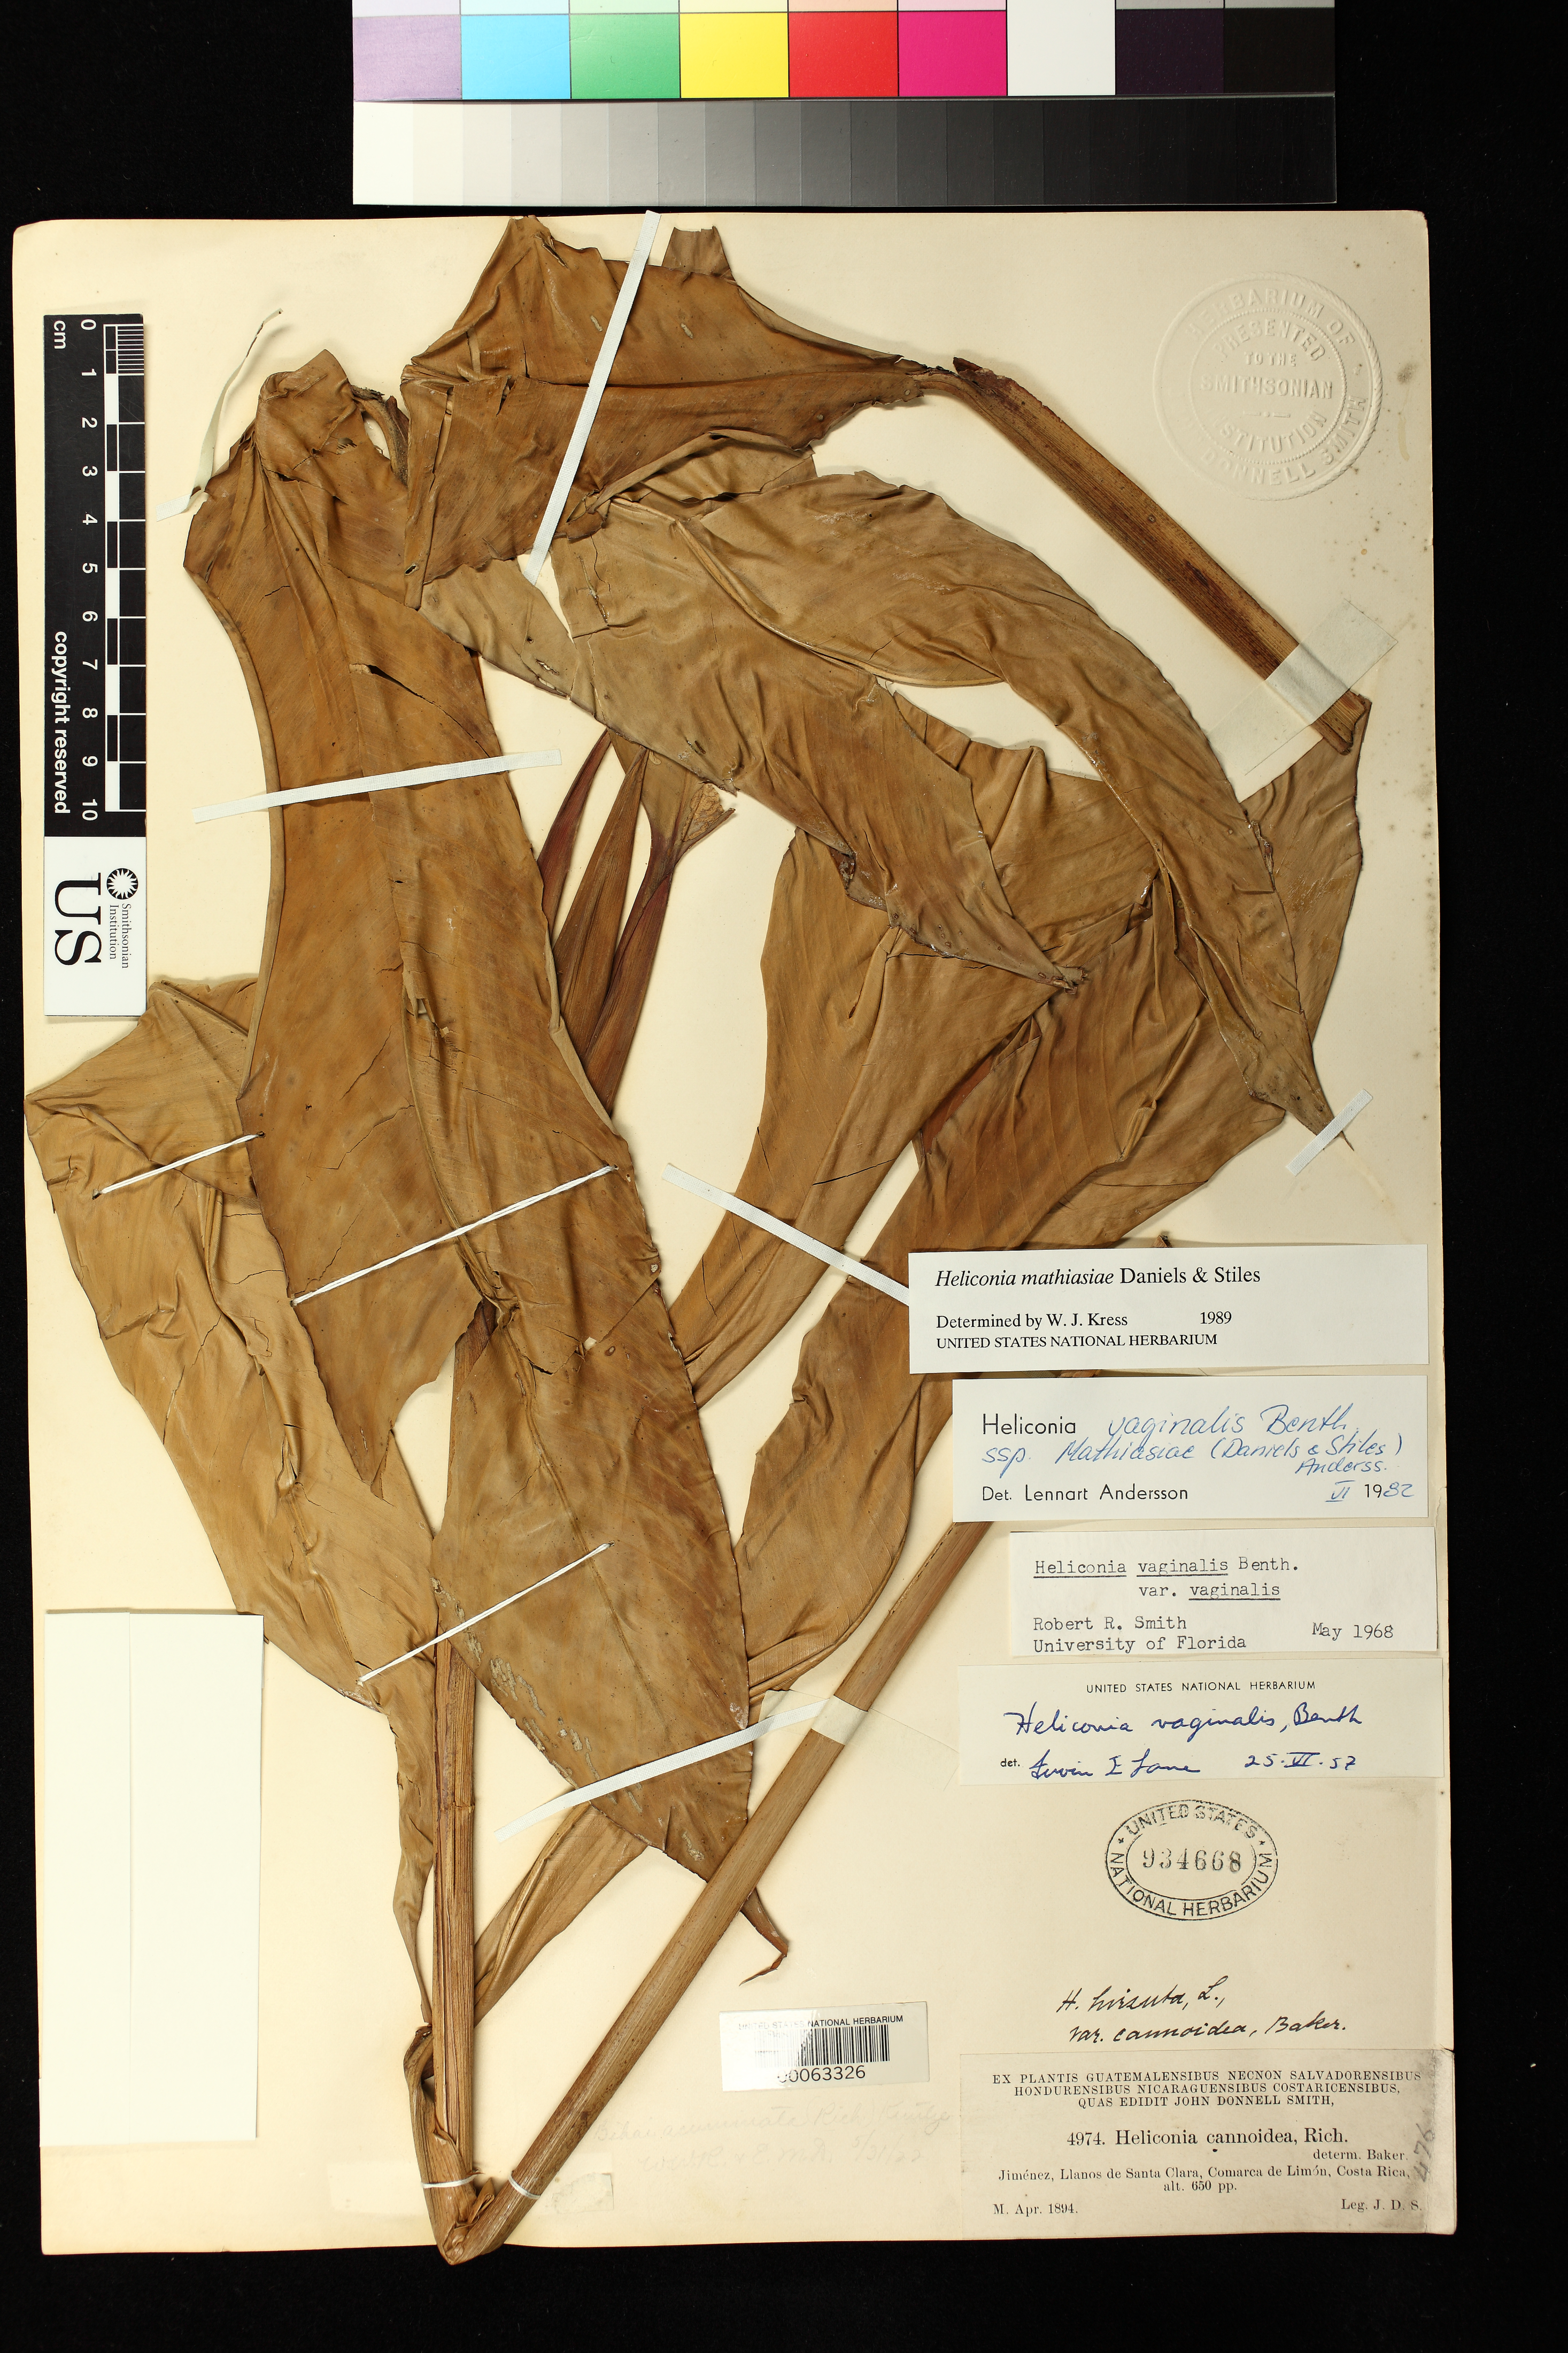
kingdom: Plantae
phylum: Tracheophyta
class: Liliopsida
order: Zingiberales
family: Heliconiaceae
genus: Heliconia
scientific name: Heliconia mathiasiae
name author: G.S. Daniels & F.G. Stiles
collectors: J. Donnell Smith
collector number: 4974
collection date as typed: Apr 1894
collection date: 1894-04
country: Costa Rica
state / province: Limón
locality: Jimenez, llanos de santa clara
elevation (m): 198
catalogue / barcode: US 934668